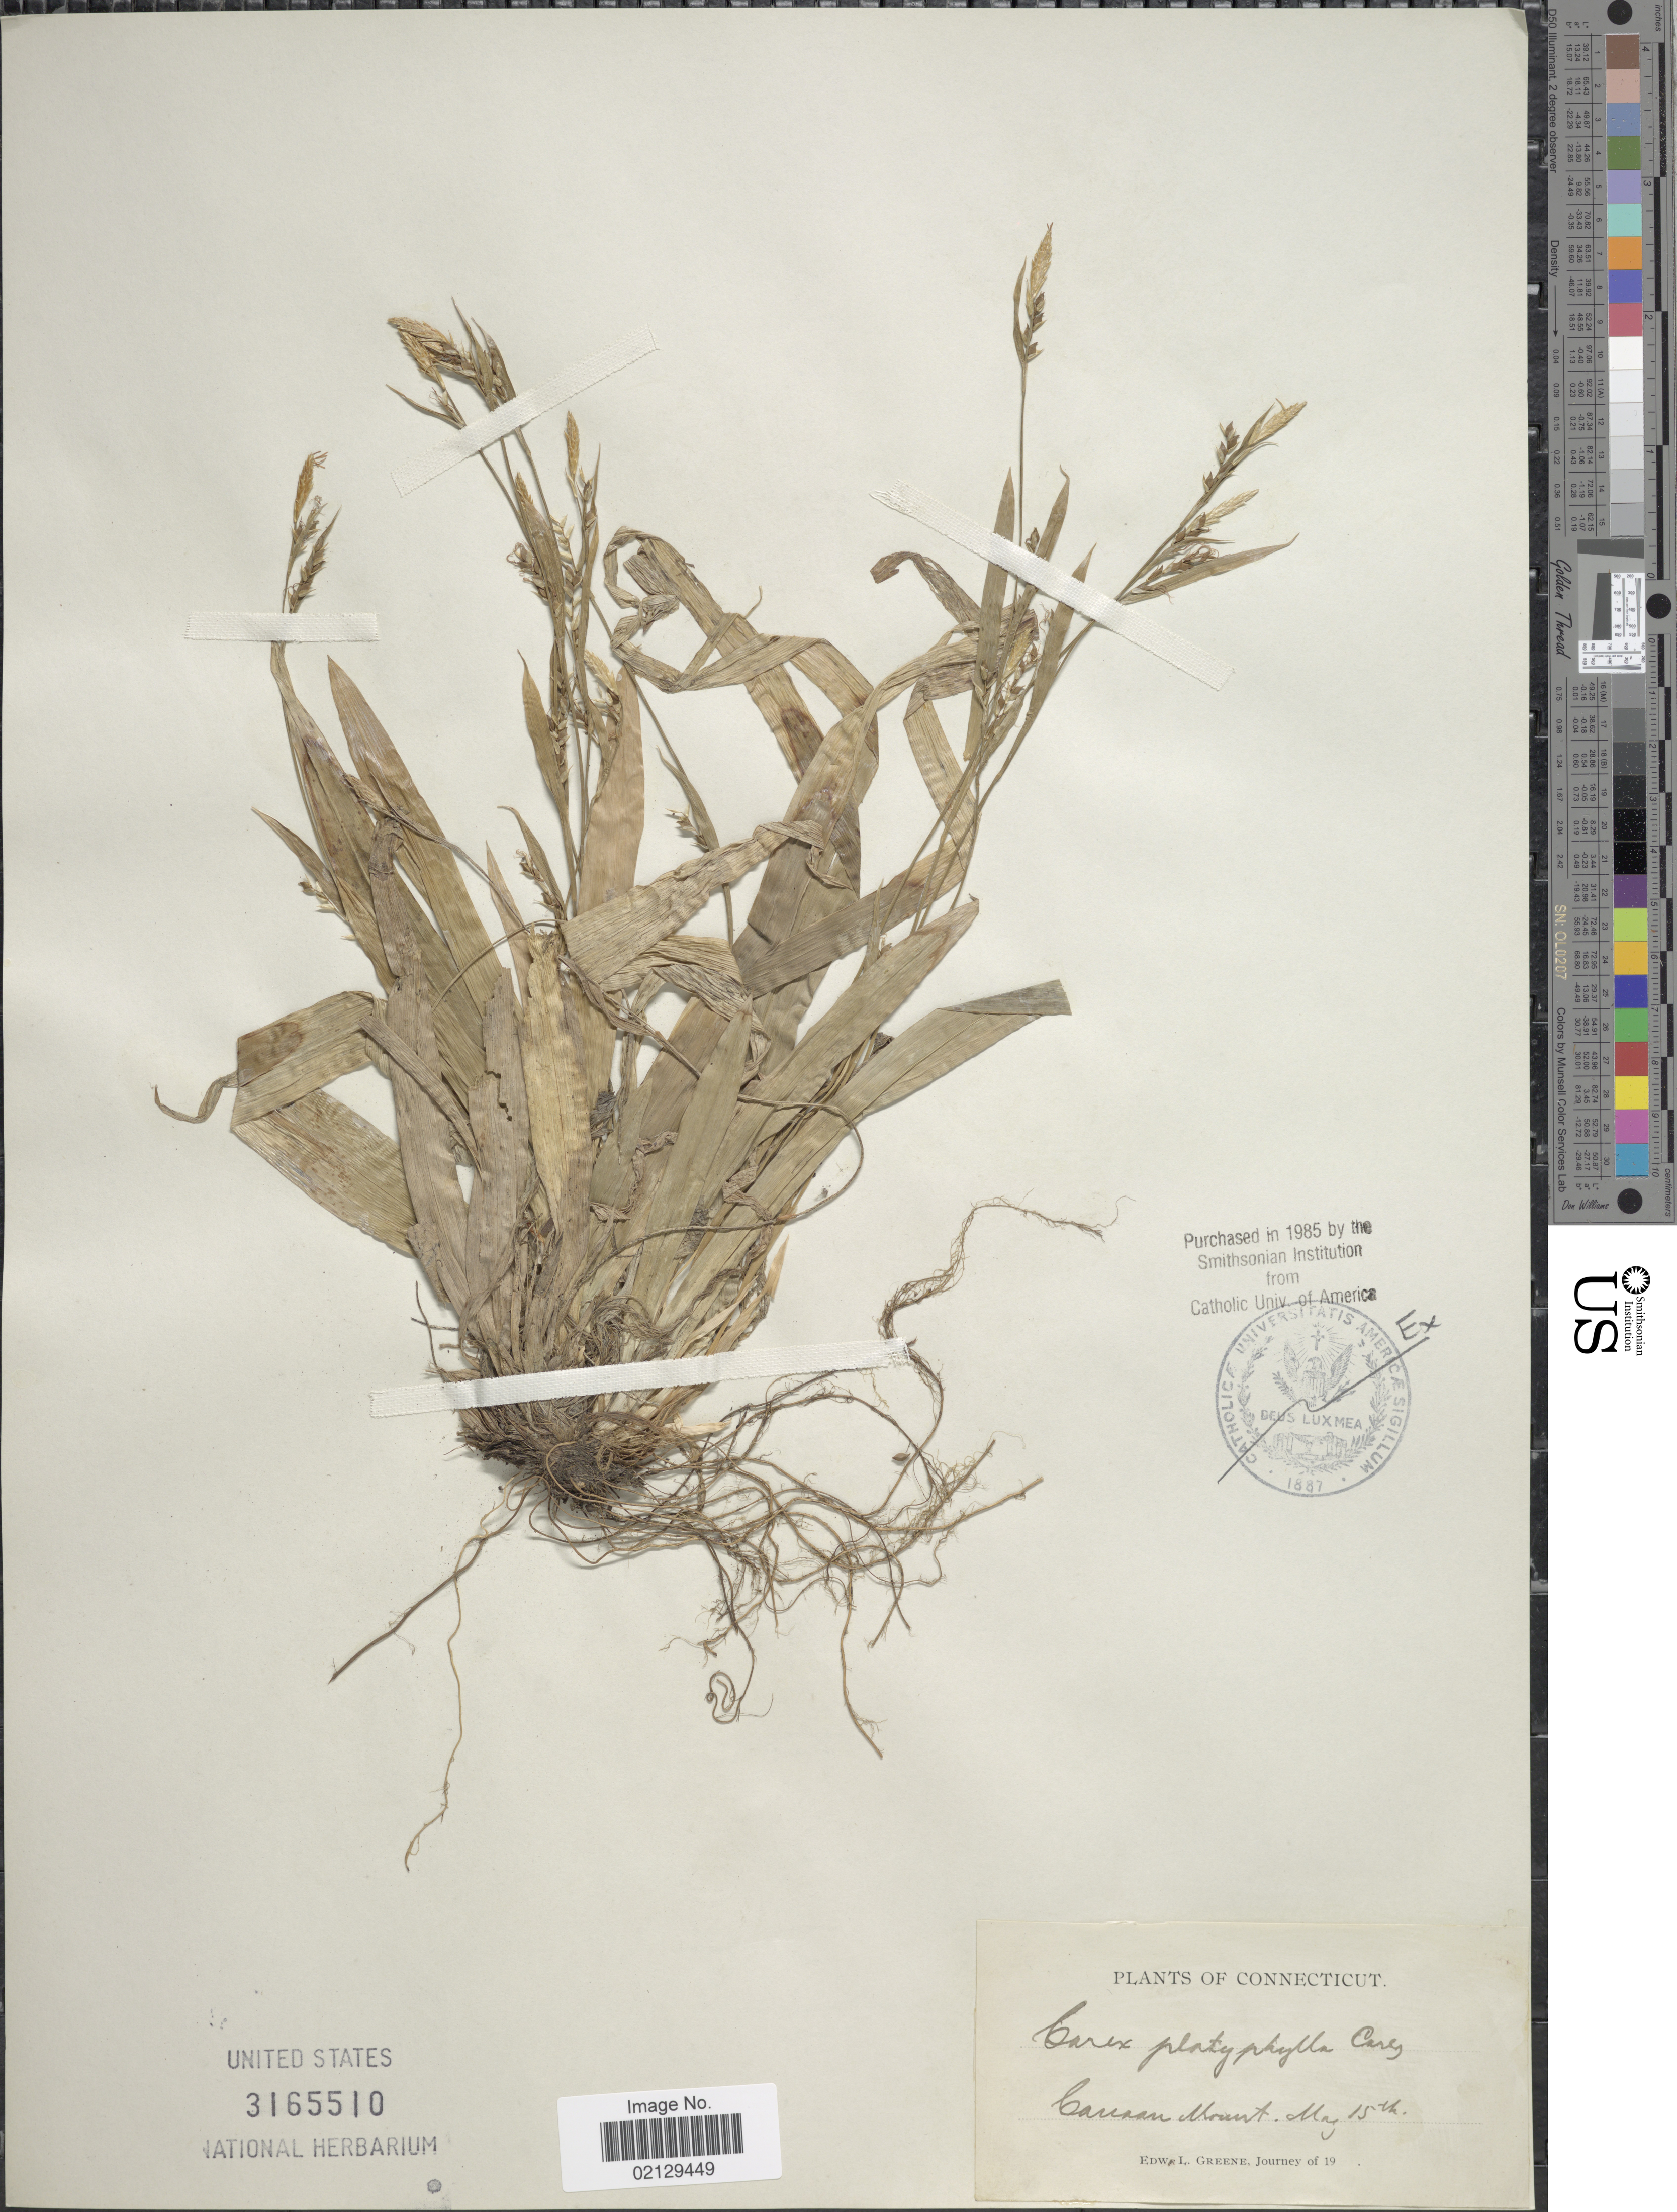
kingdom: Plantae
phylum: Tracheophyta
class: Liliopsida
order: Poales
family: Cyperaceae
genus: Carex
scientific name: Carex platyphylla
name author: J. Carey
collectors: E. L. Greene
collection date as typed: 19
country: United States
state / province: Connecticut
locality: Canaan Mount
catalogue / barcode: US 3165510